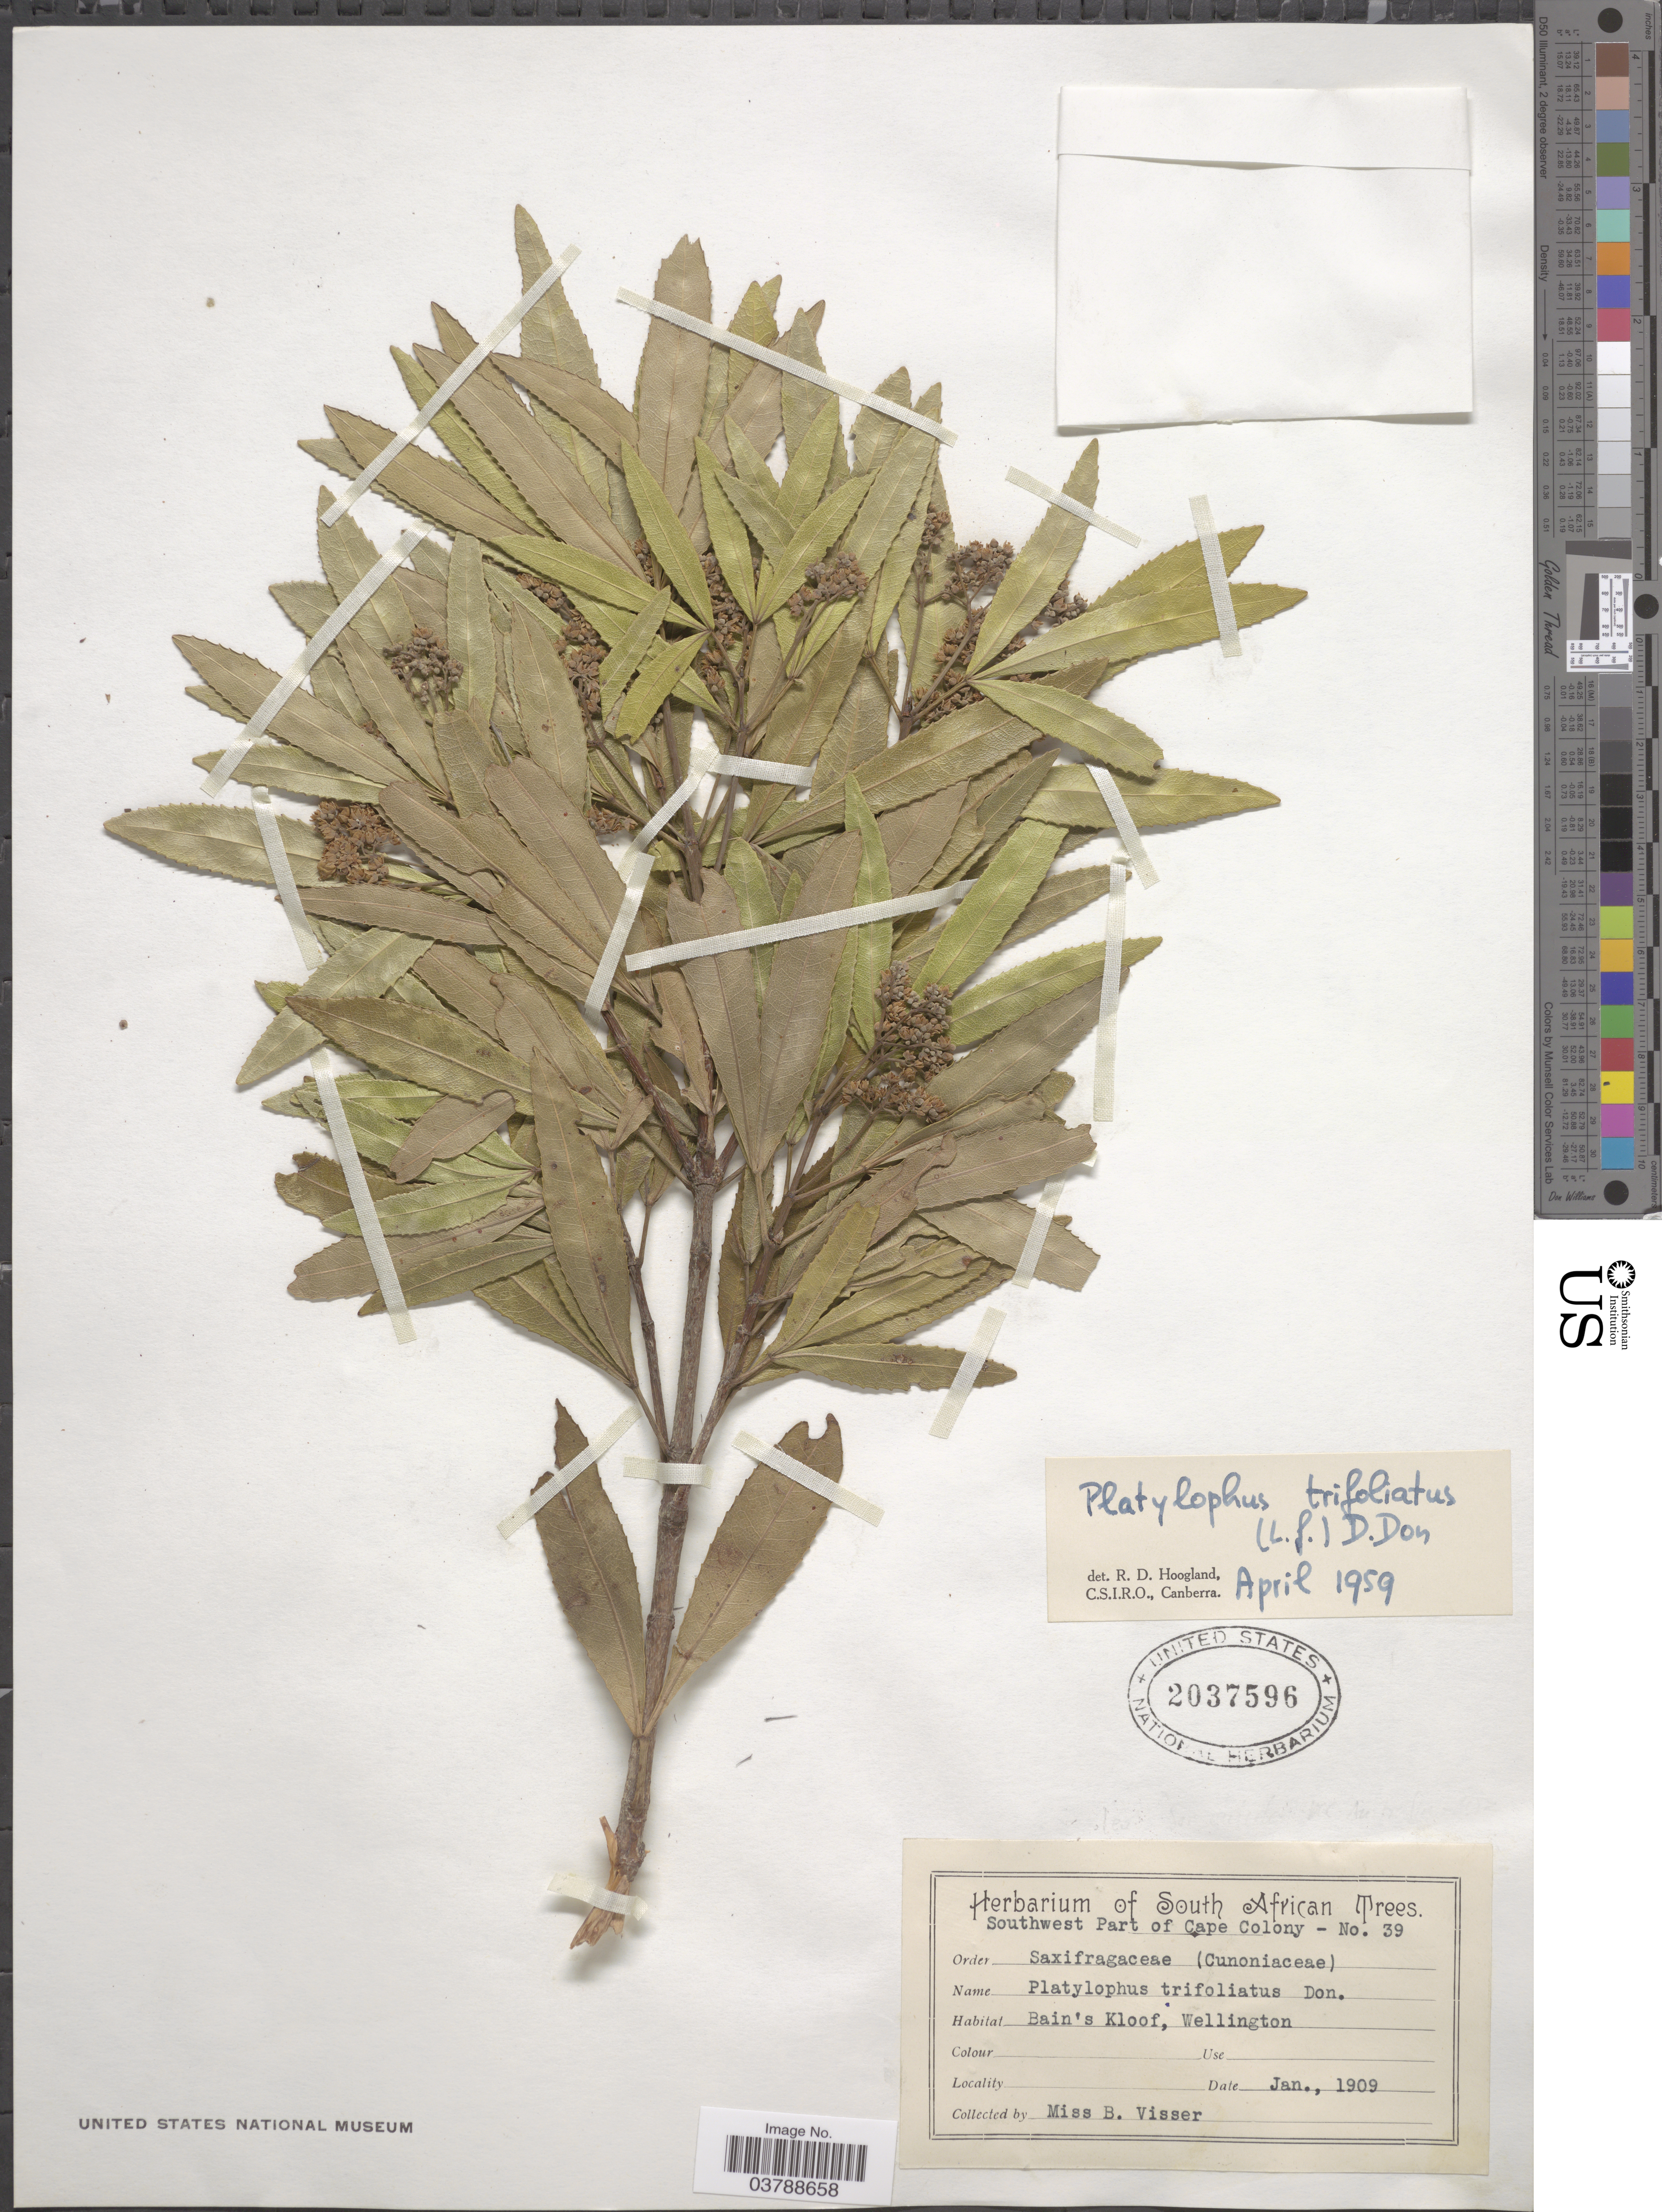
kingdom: Plantae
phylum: Tracheophyta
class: Magnoliopsida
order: Oxalidales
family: Cunoniaceae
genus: Platylophus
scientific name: Platylophus trifoliatus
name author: (L. f.) D. Don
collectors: B. Visser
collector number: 39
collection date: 1909-01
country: South Africa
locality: Southwest Part of Cape Colony. Bain's Kloof, Wellington.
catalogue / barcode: US 2037596